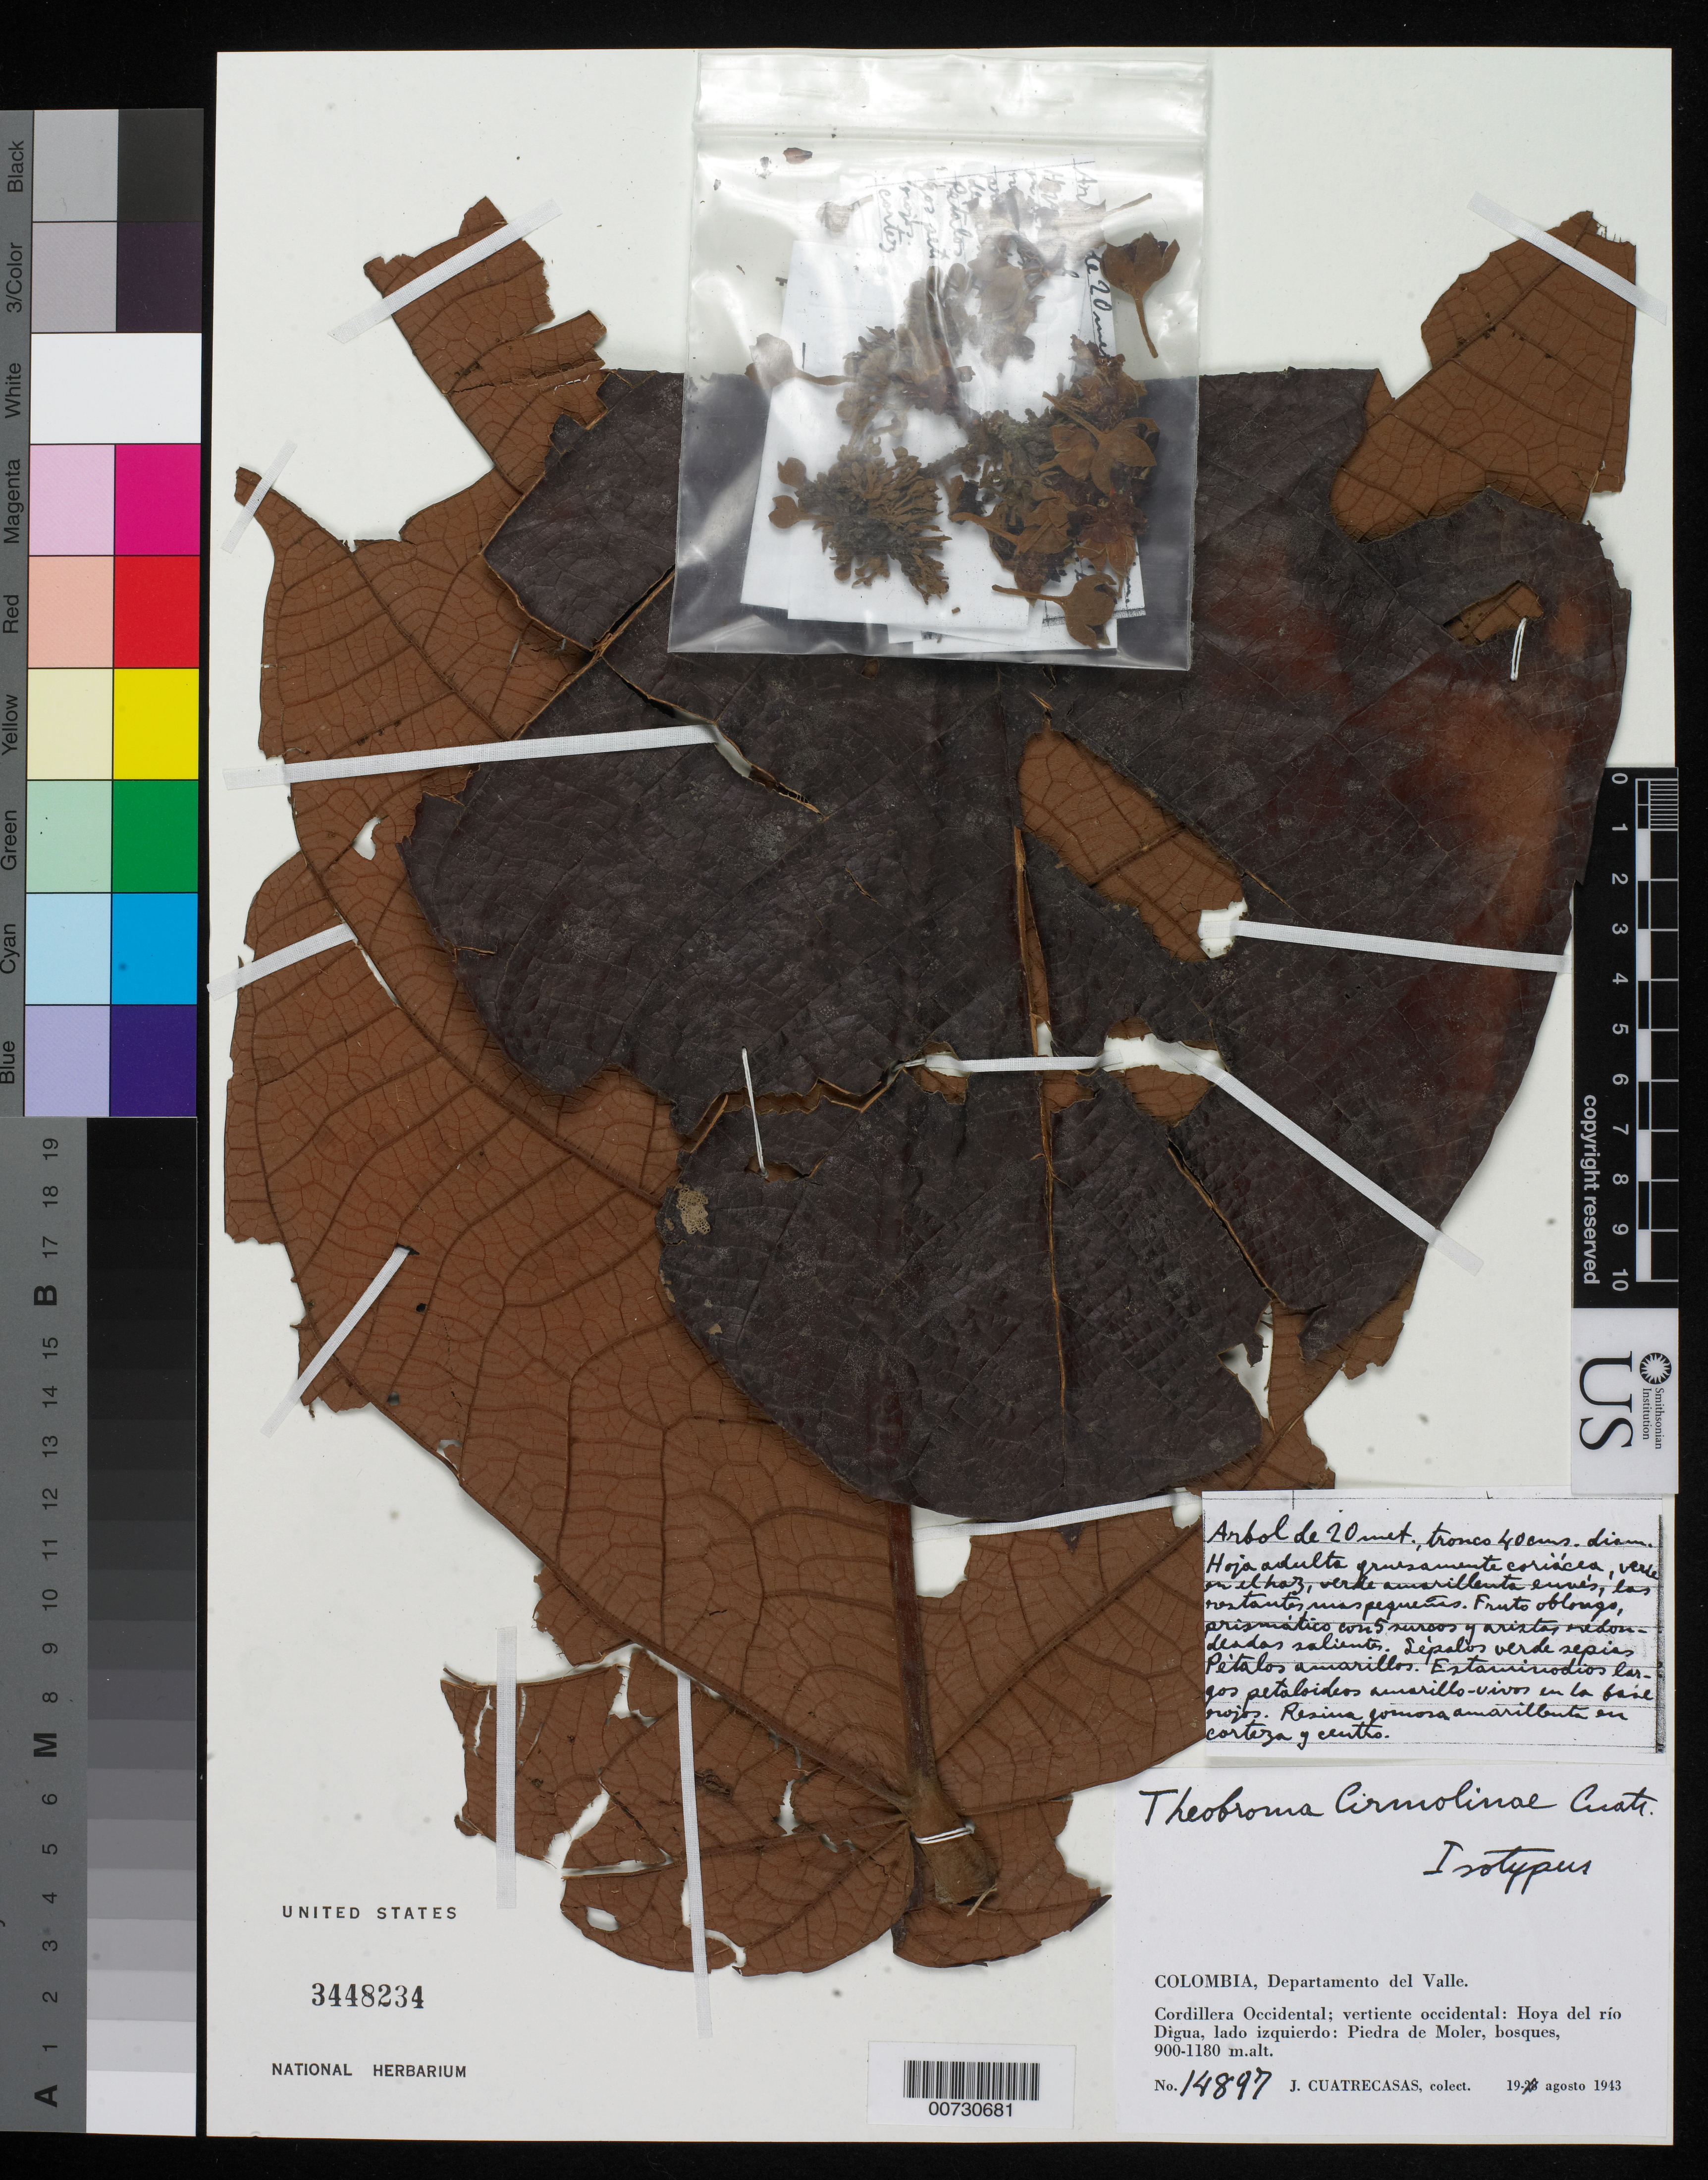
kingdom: Plantae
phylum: Tracheophyta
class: Magnoliopsida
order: Malvales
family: Malvaceae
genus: Theobroma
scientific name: Theobroma cirmolinae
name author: Cuatrec.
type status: Isotype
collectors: J. Cuatrecasas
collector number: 14897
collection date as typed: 19 Aug 1943 to 23 Aug 1943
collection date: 1943-08-19/1943-08-23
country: Colombia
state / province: Valle del Cauca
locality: Cordillera Occidental, Hoya del Rio Digua, Pieda de Moler.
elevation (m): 900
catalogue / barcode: US 3448234